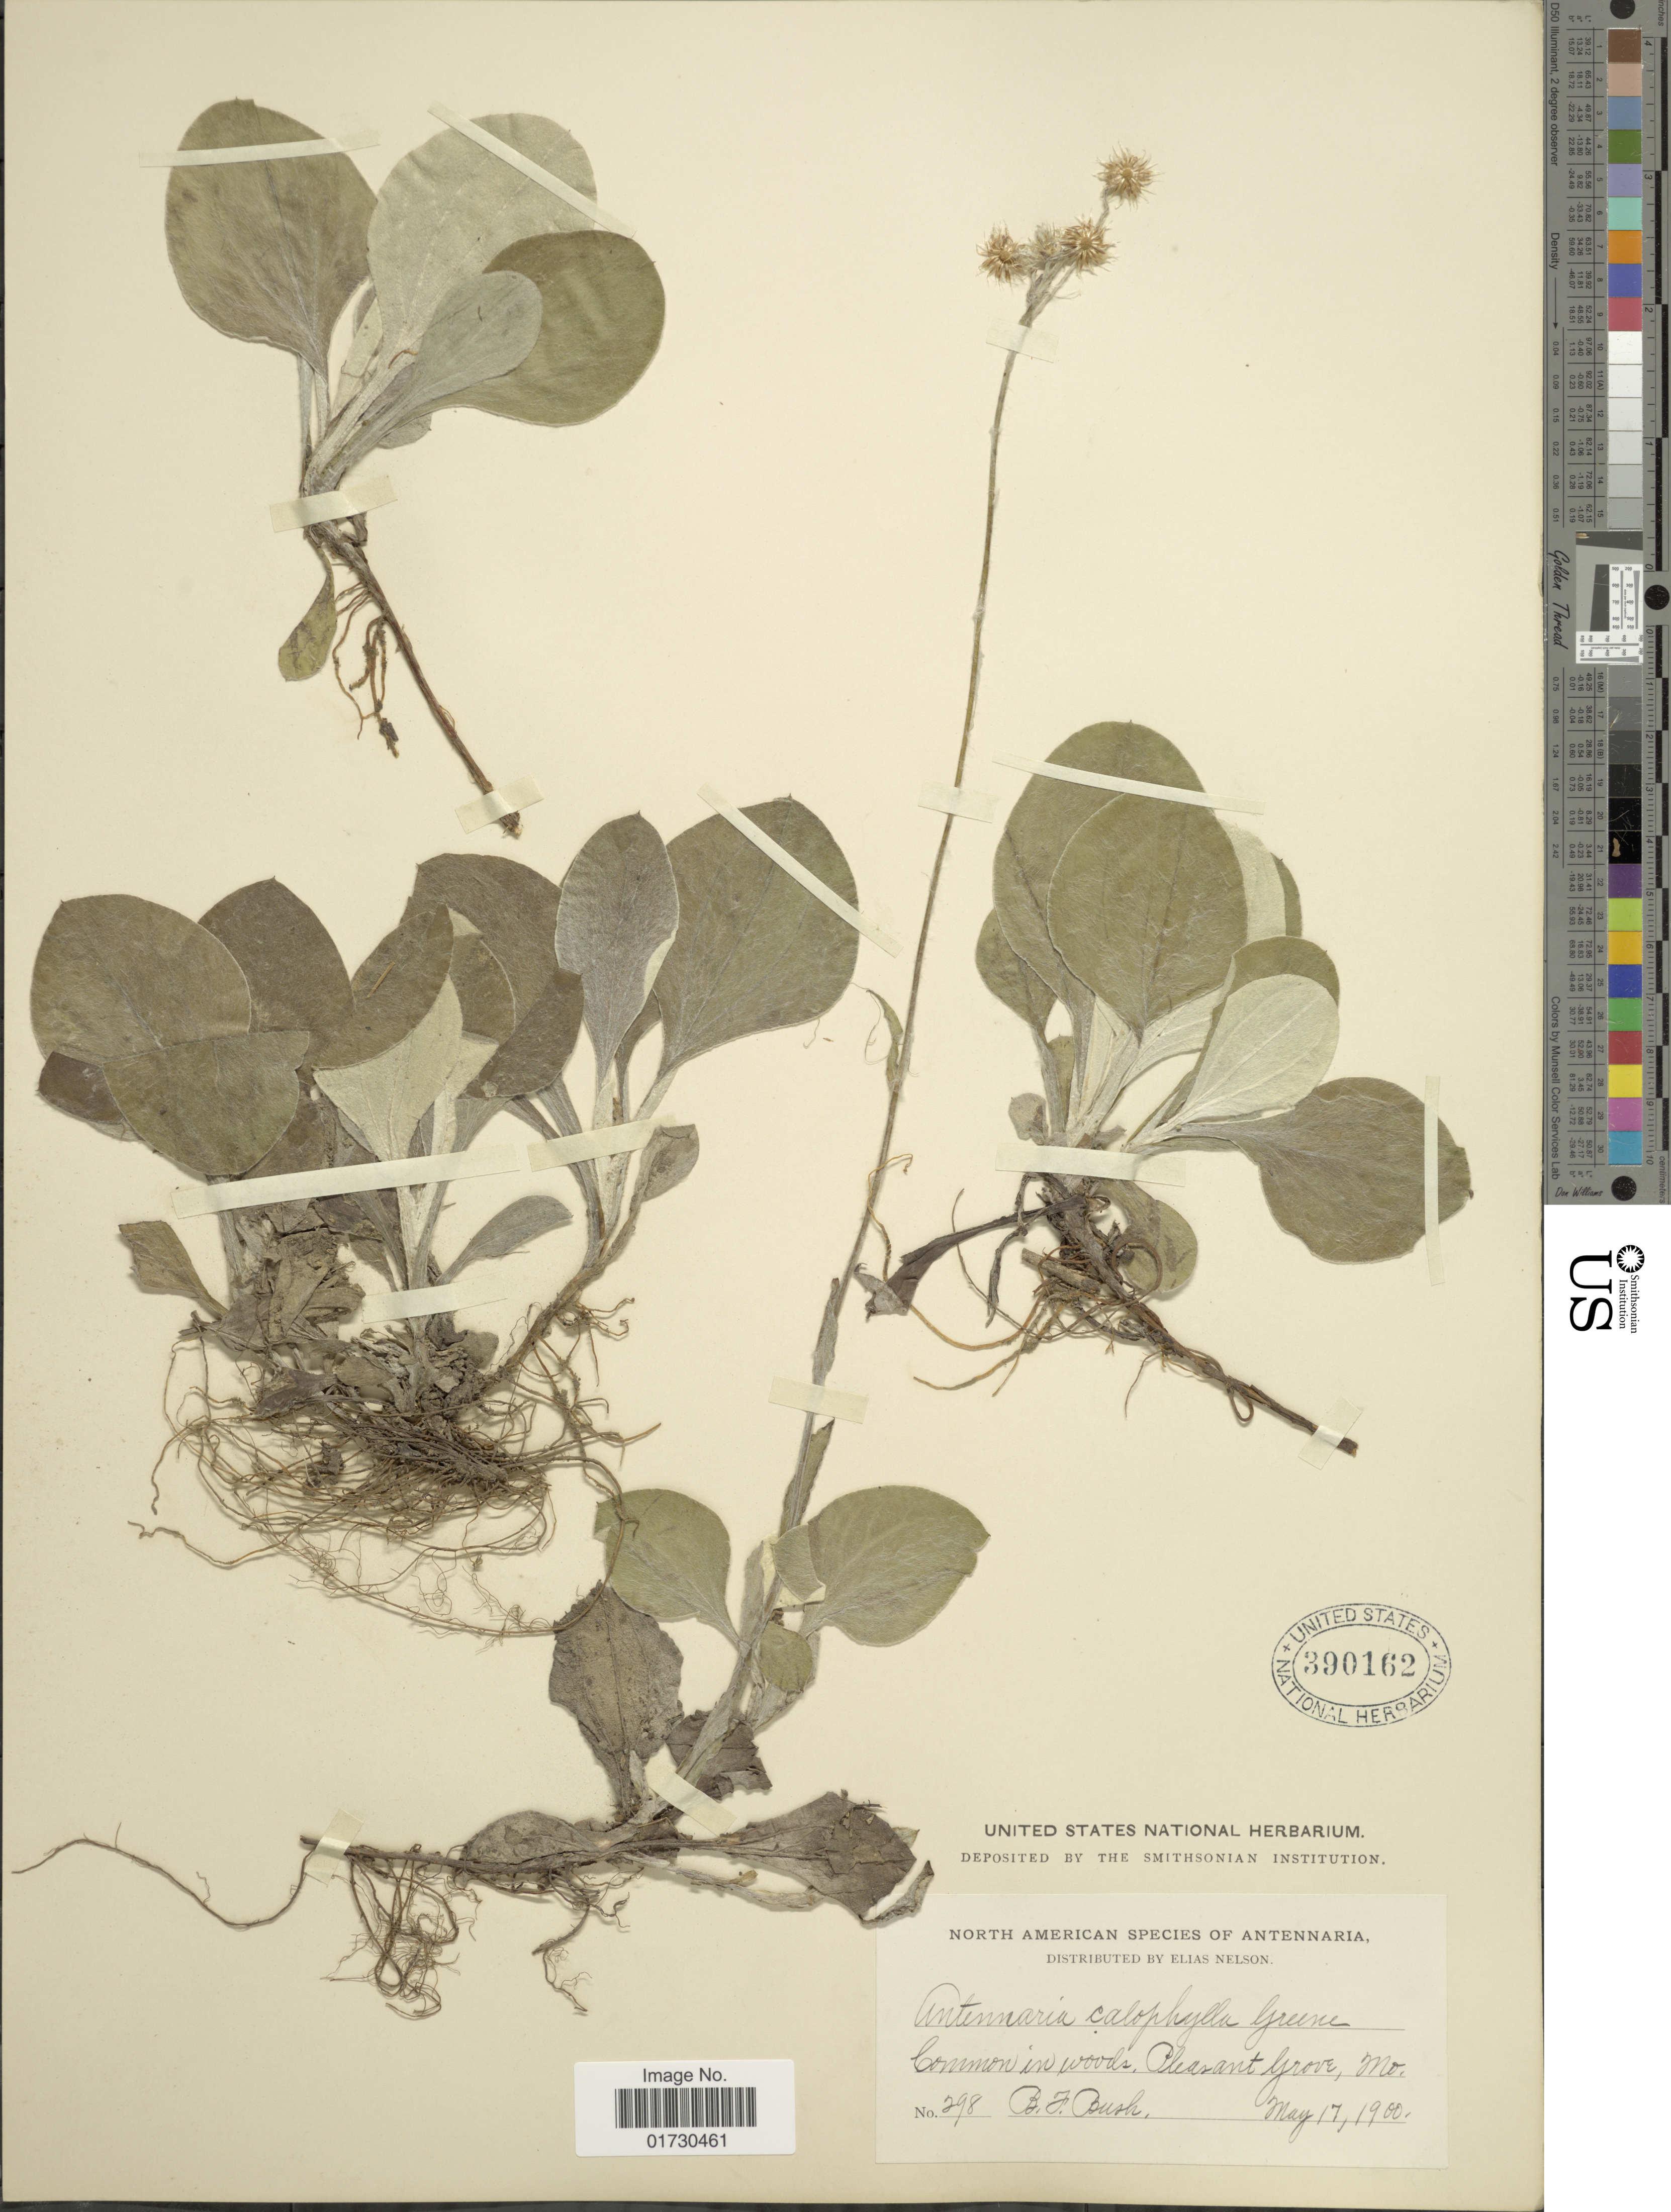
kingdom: Plantae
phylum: Tracheophyta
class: Magnoliopsida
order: Asterales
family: Asteraceae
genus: Antennaria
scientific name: Antennaria calophylla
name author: Greene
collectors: B. F. Bush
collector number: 298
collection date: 1900-05-17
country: United States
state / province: Arkansas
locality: Common in woods, Pleasant Grove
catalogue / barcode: US 390162